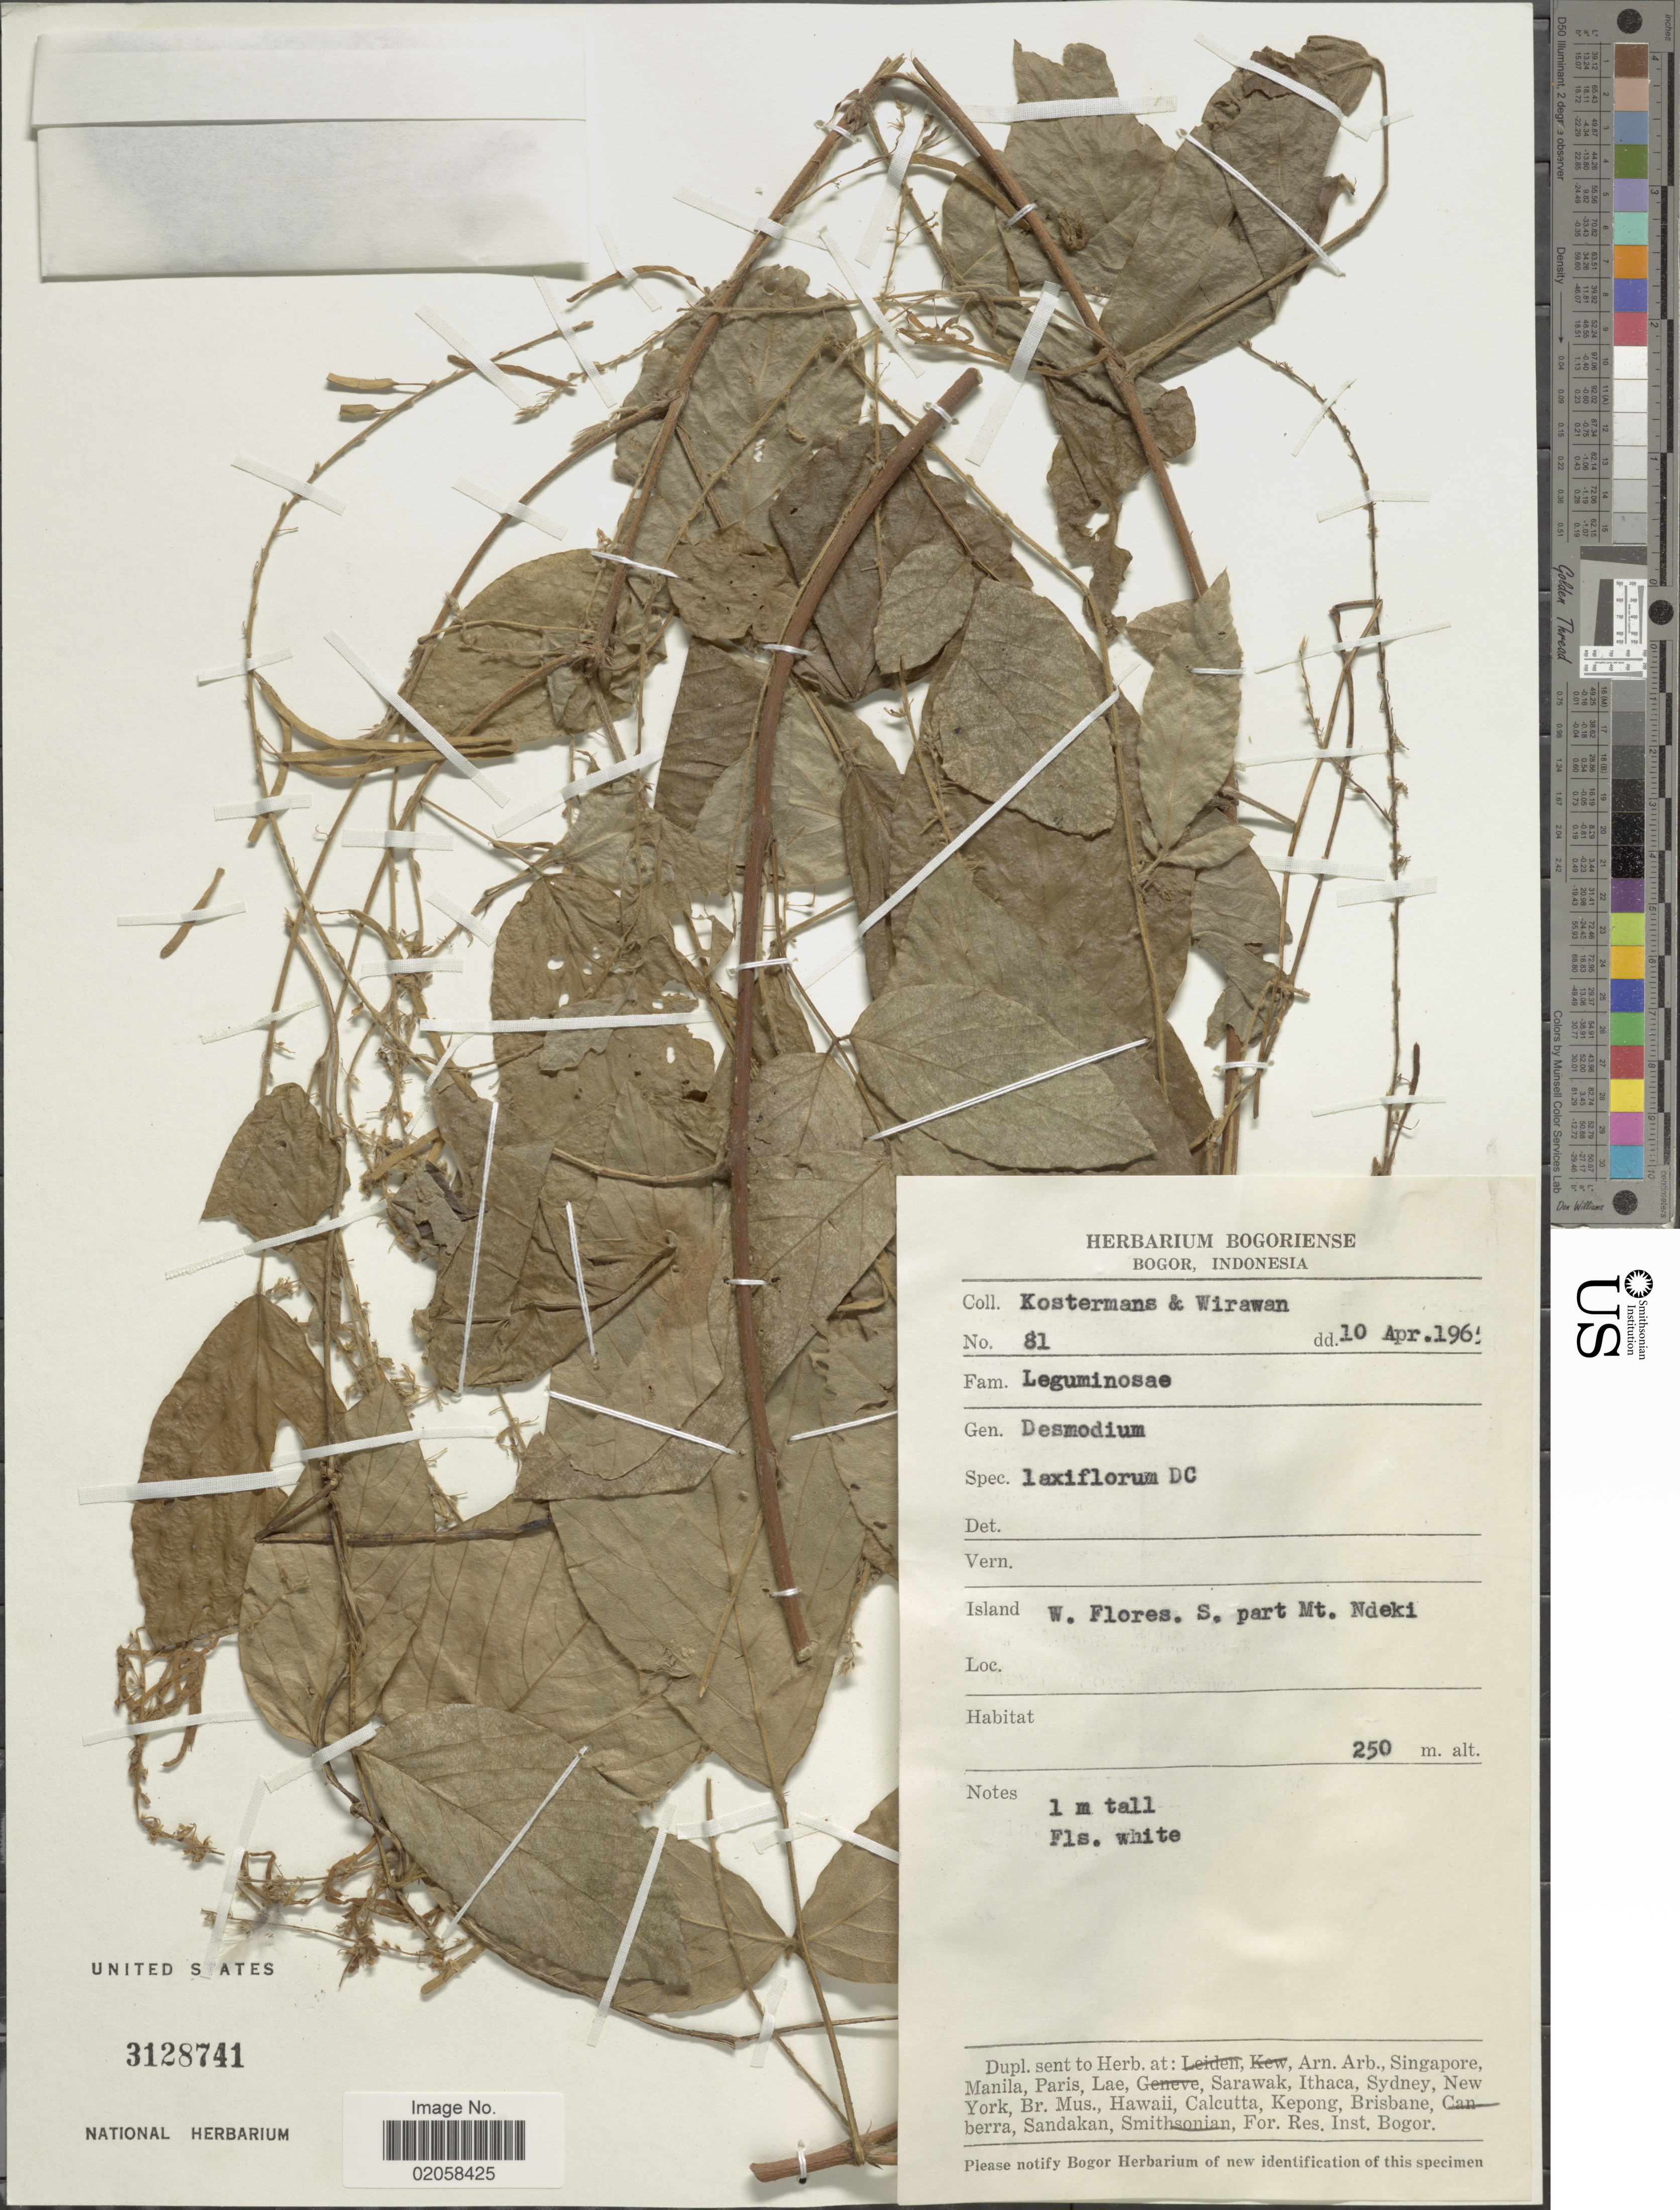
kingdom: Plantae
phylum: Tracheophyta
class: Magnoliopsida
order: Fabales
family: Fabaceae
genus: Sohmaea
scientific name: Sohmaea laxiflora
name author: (DC.) H. Ohashi & K. Ohashi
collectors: Kostermans & -. Wirawan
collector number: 81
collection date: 1965-04-10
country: Indonesia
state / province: Nusa Tenggara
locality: Island: W. Flores. S. part, Mt. Ndeki.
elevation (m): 250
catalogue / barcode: US 3128741